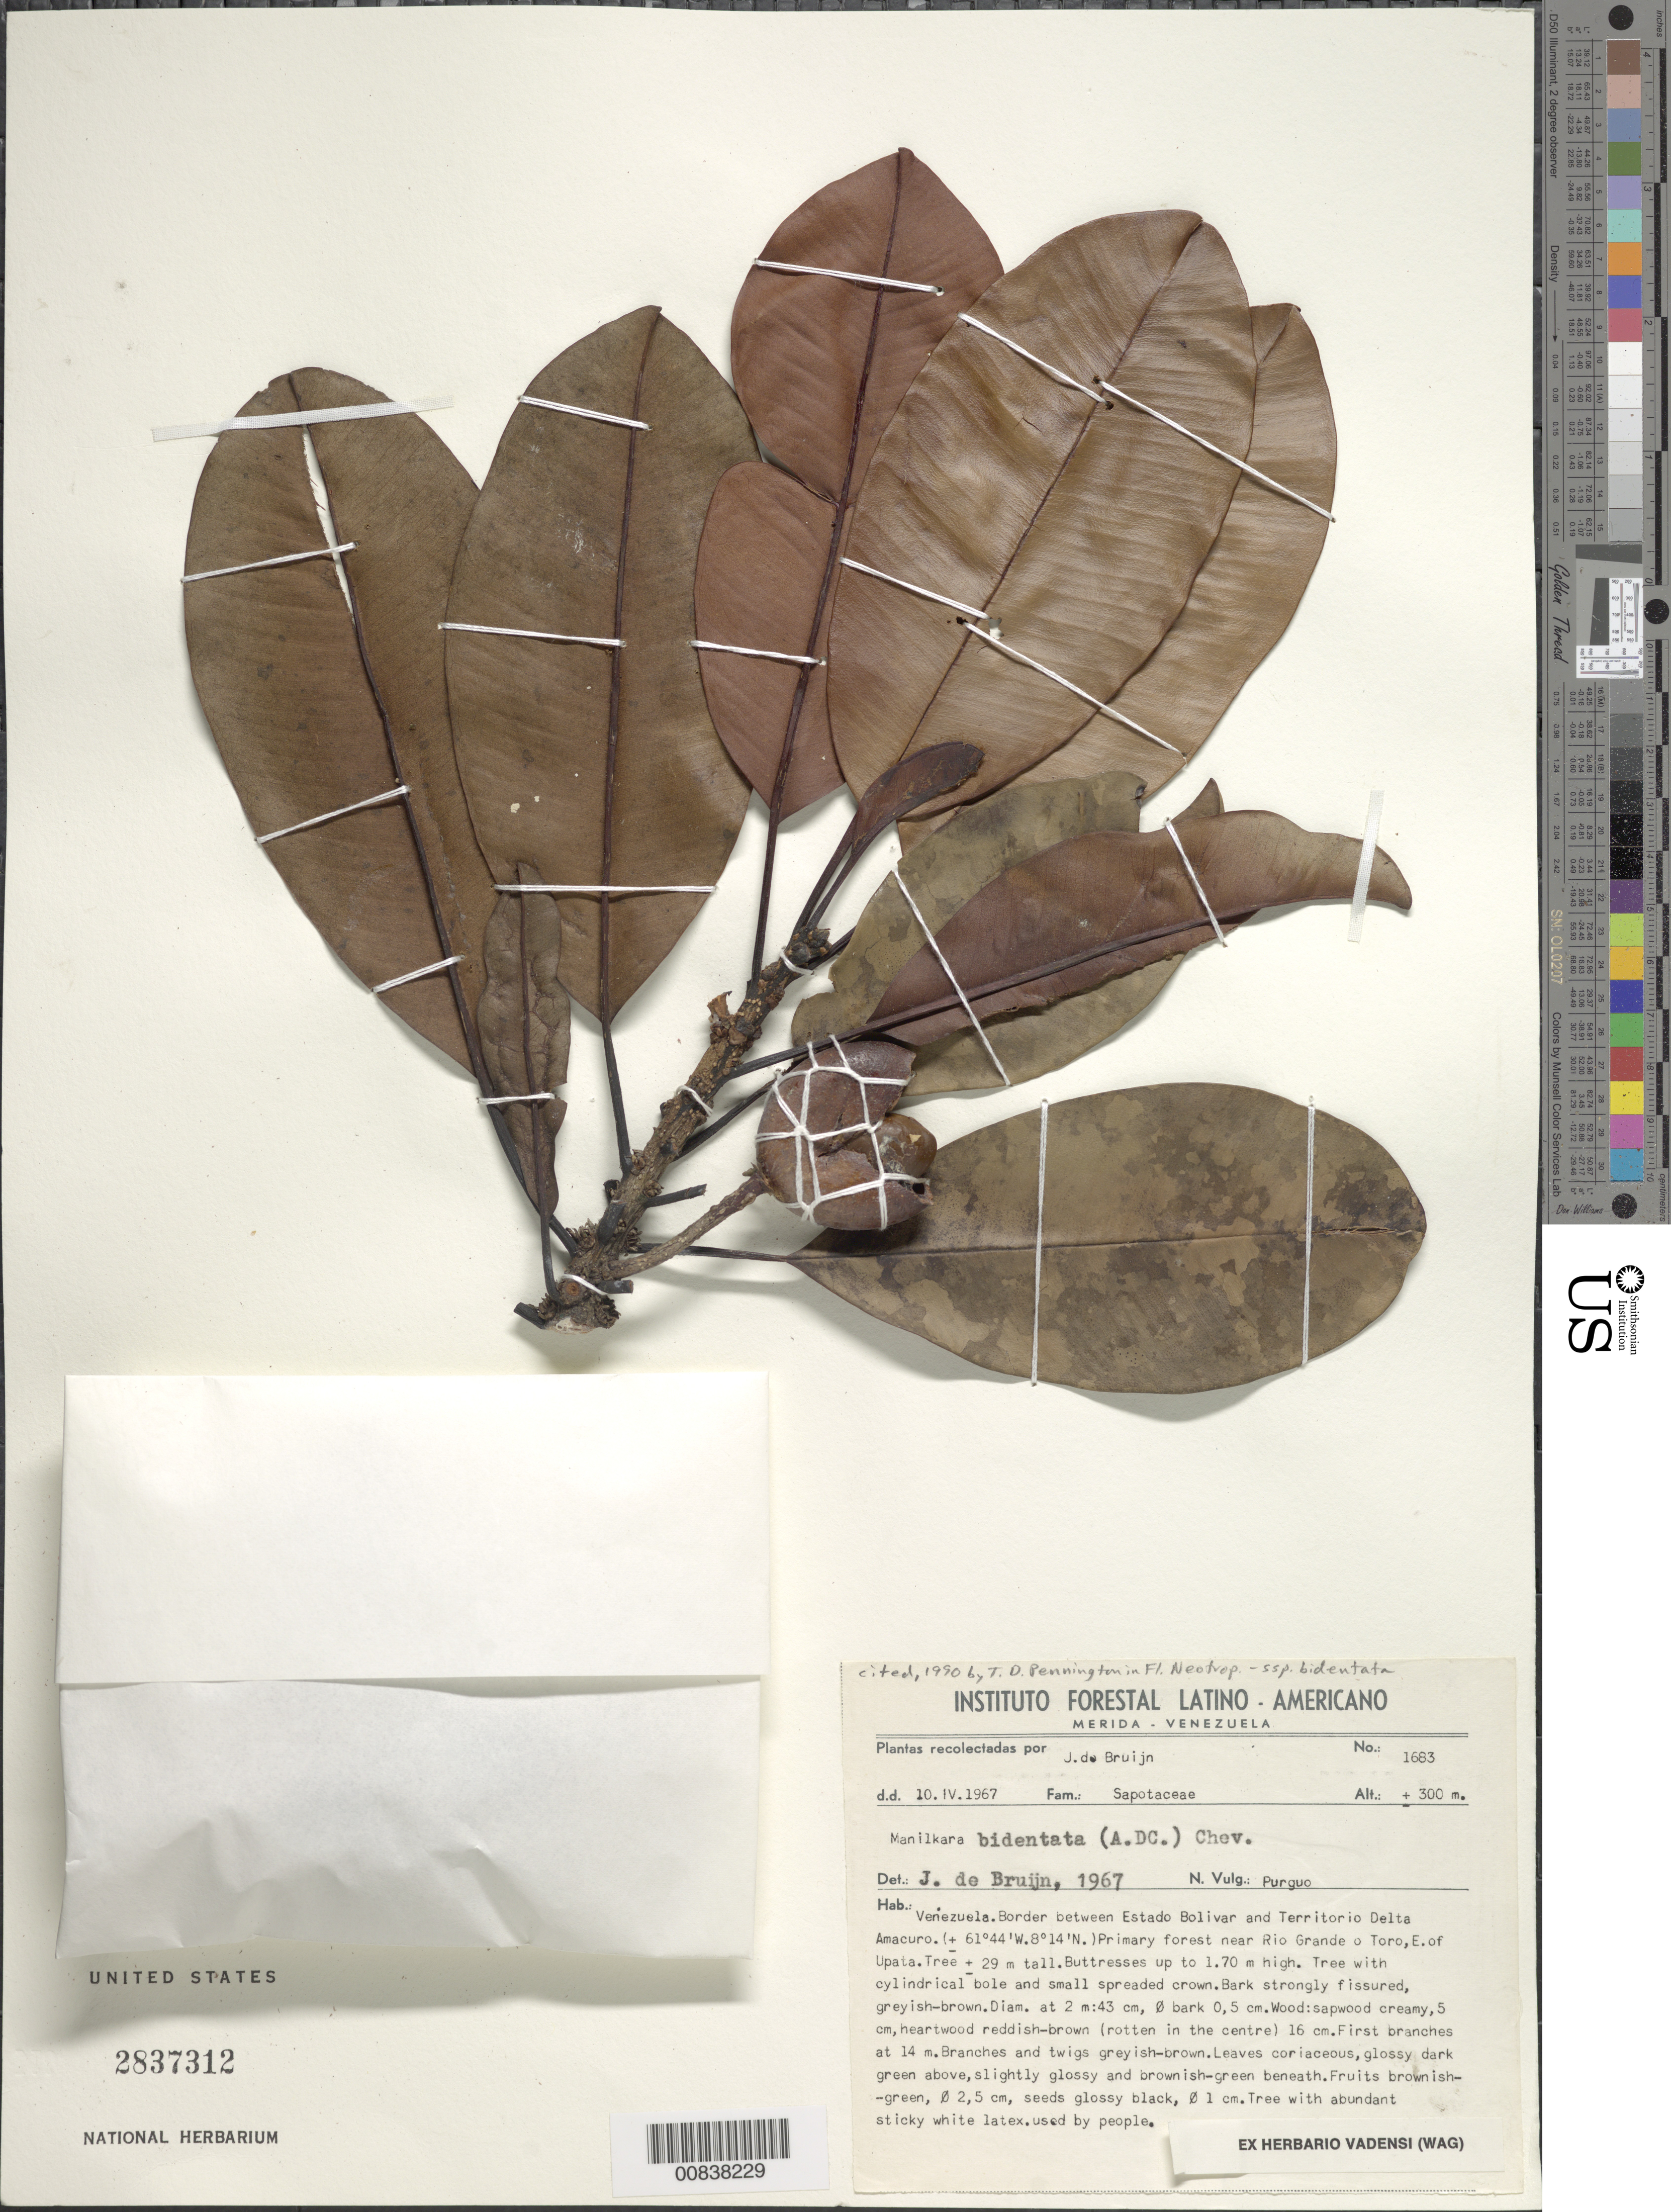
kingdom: Plantae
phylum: Tracheophyta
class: Magnoliopsida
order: Ericales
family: Sapotaceae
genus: Manilkara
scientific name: Manilkara bidentata subsp. bidentata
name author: (A. DC.) A. Chev.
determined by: de Bruijn, J.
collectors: J. Bruijn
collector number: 1683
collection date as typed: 10-Apr-67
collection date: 1967-04-10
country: Venezuela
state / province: Bolívar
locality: Estado Bolívar and Territorío Delta Amacuro border, near Río Grande o Toro, E of Upata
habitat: Primary forest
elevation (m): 300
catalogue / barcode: US 2837312